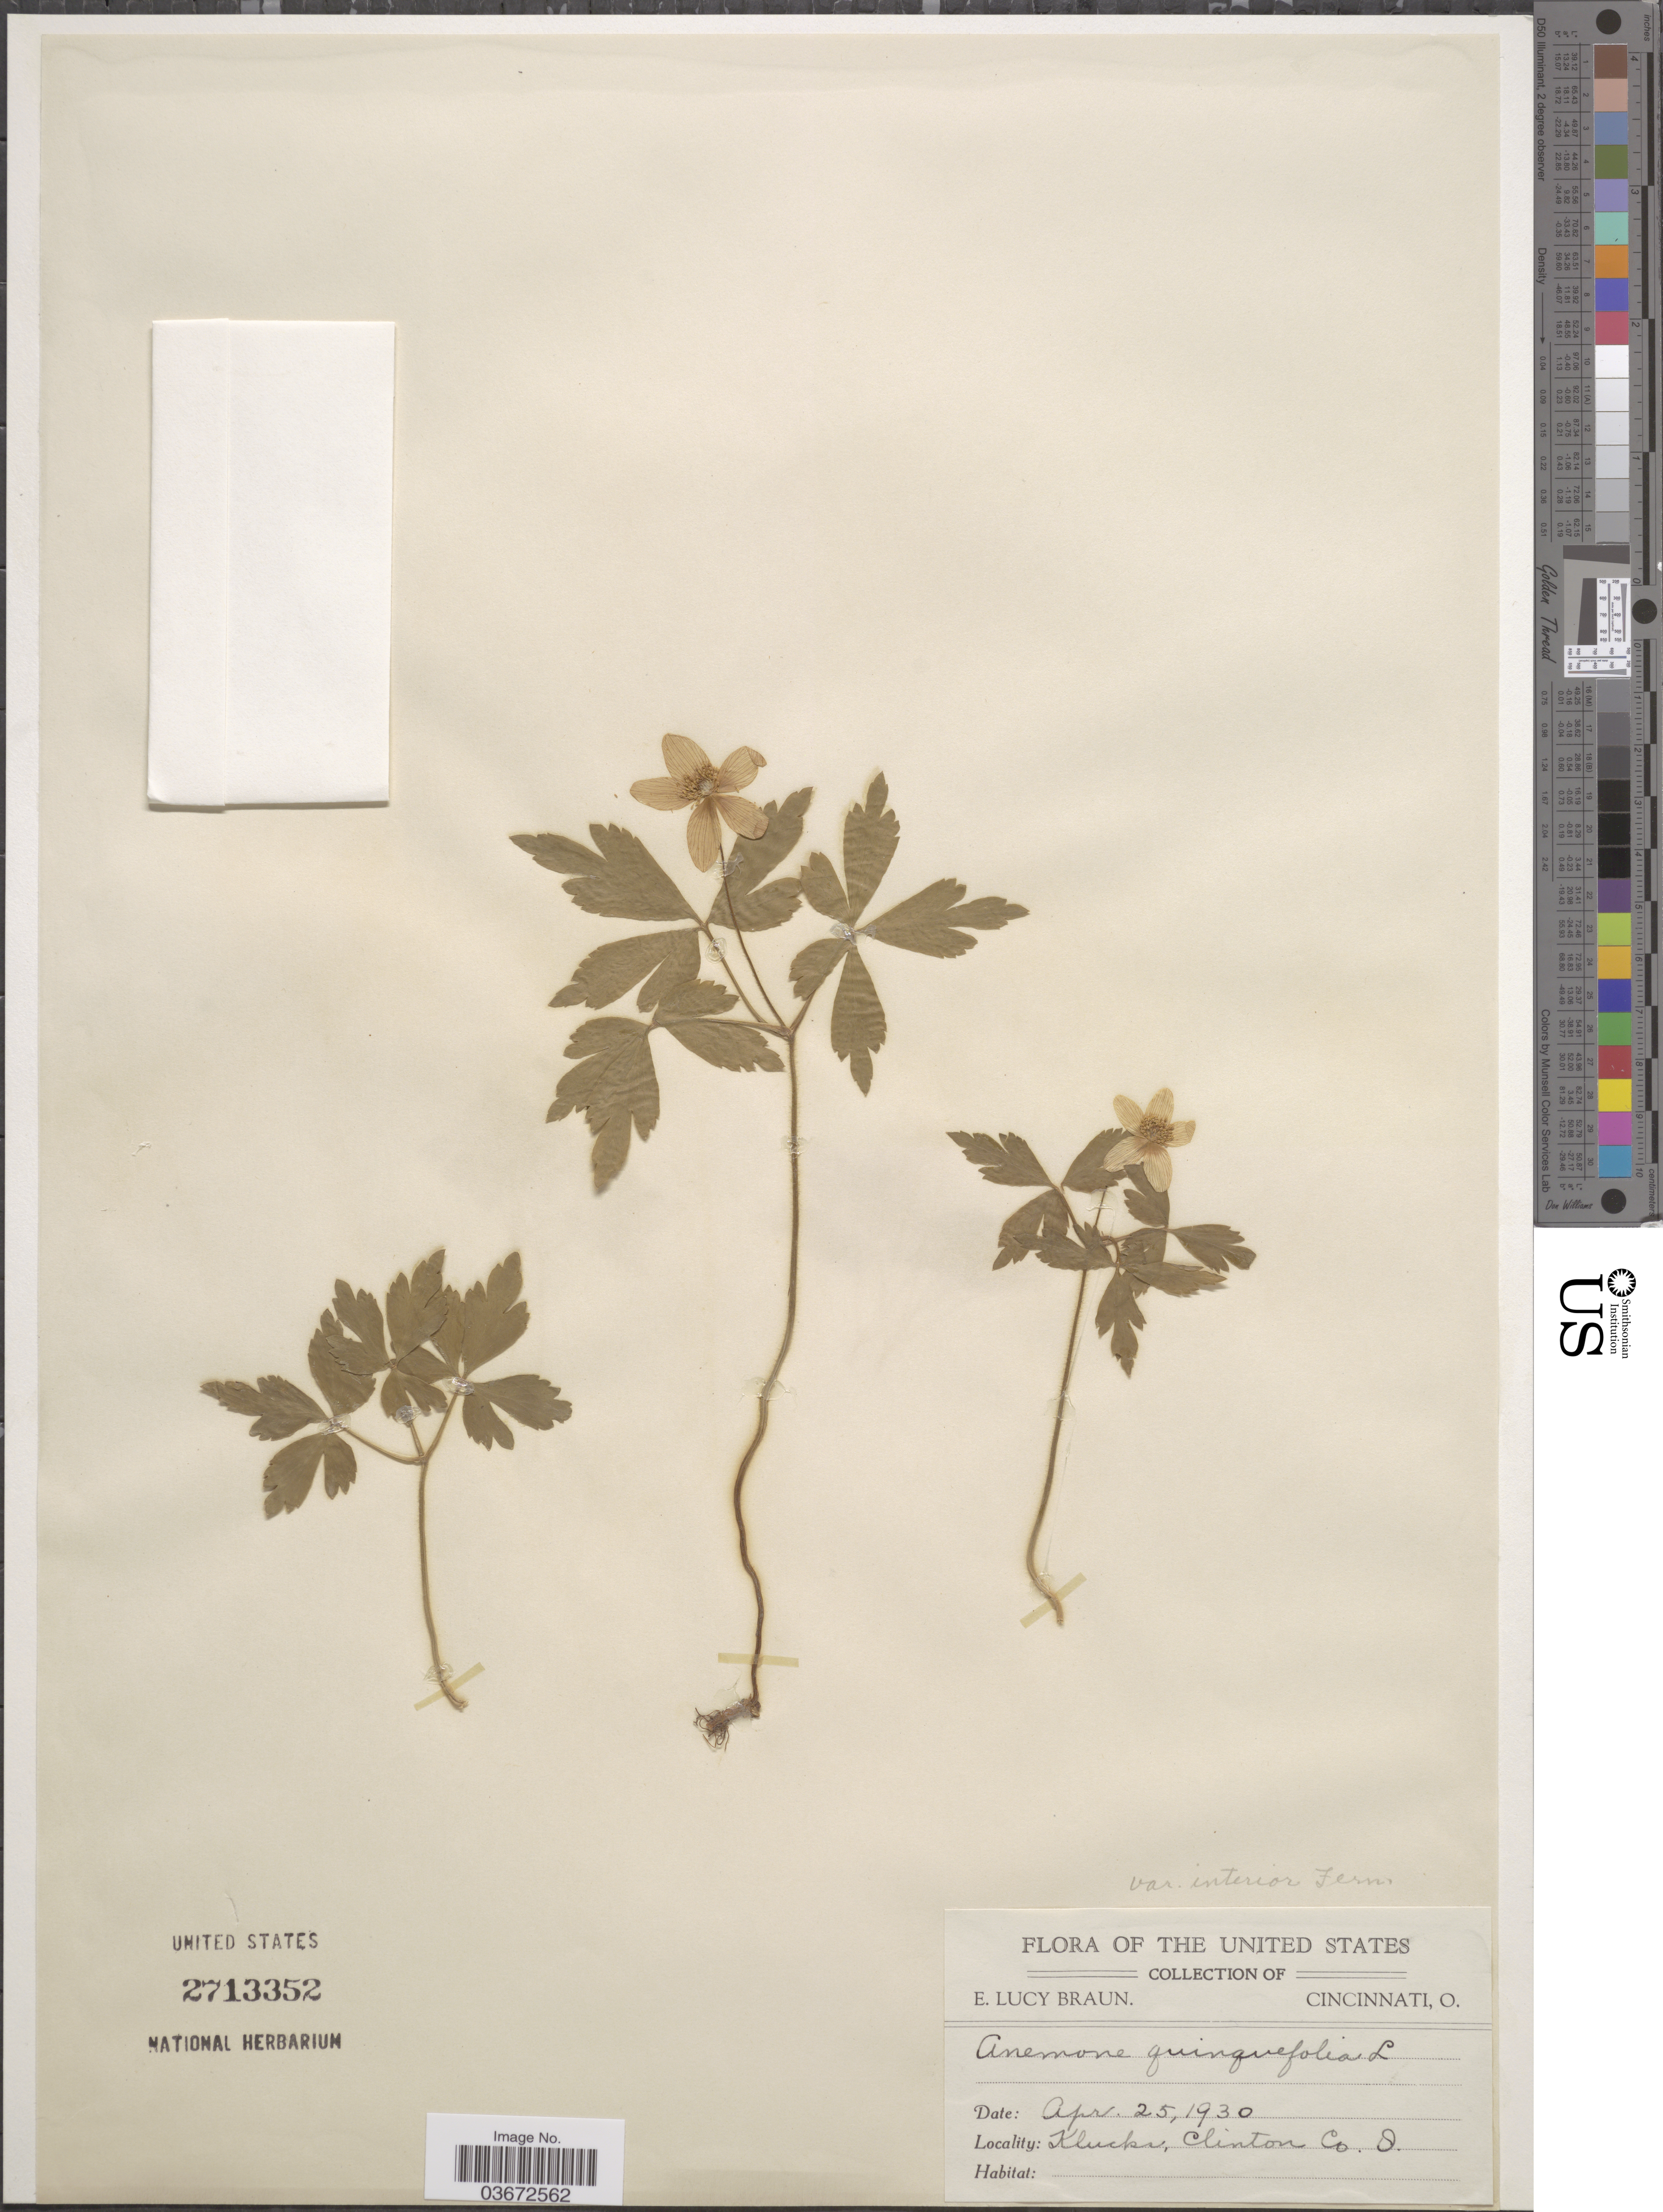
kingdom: Plantae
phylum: Tracheophyta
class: Magnoliopsida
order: Ranunculales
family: Ranunculaceae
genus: Anemone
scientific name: Anemone quinquefolia var. interior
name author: Fernald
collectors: E. L. Braun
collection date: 1930-04-25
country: United States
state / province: Ohio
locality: Klucks, Clinton Co.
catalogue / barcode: US 2713352